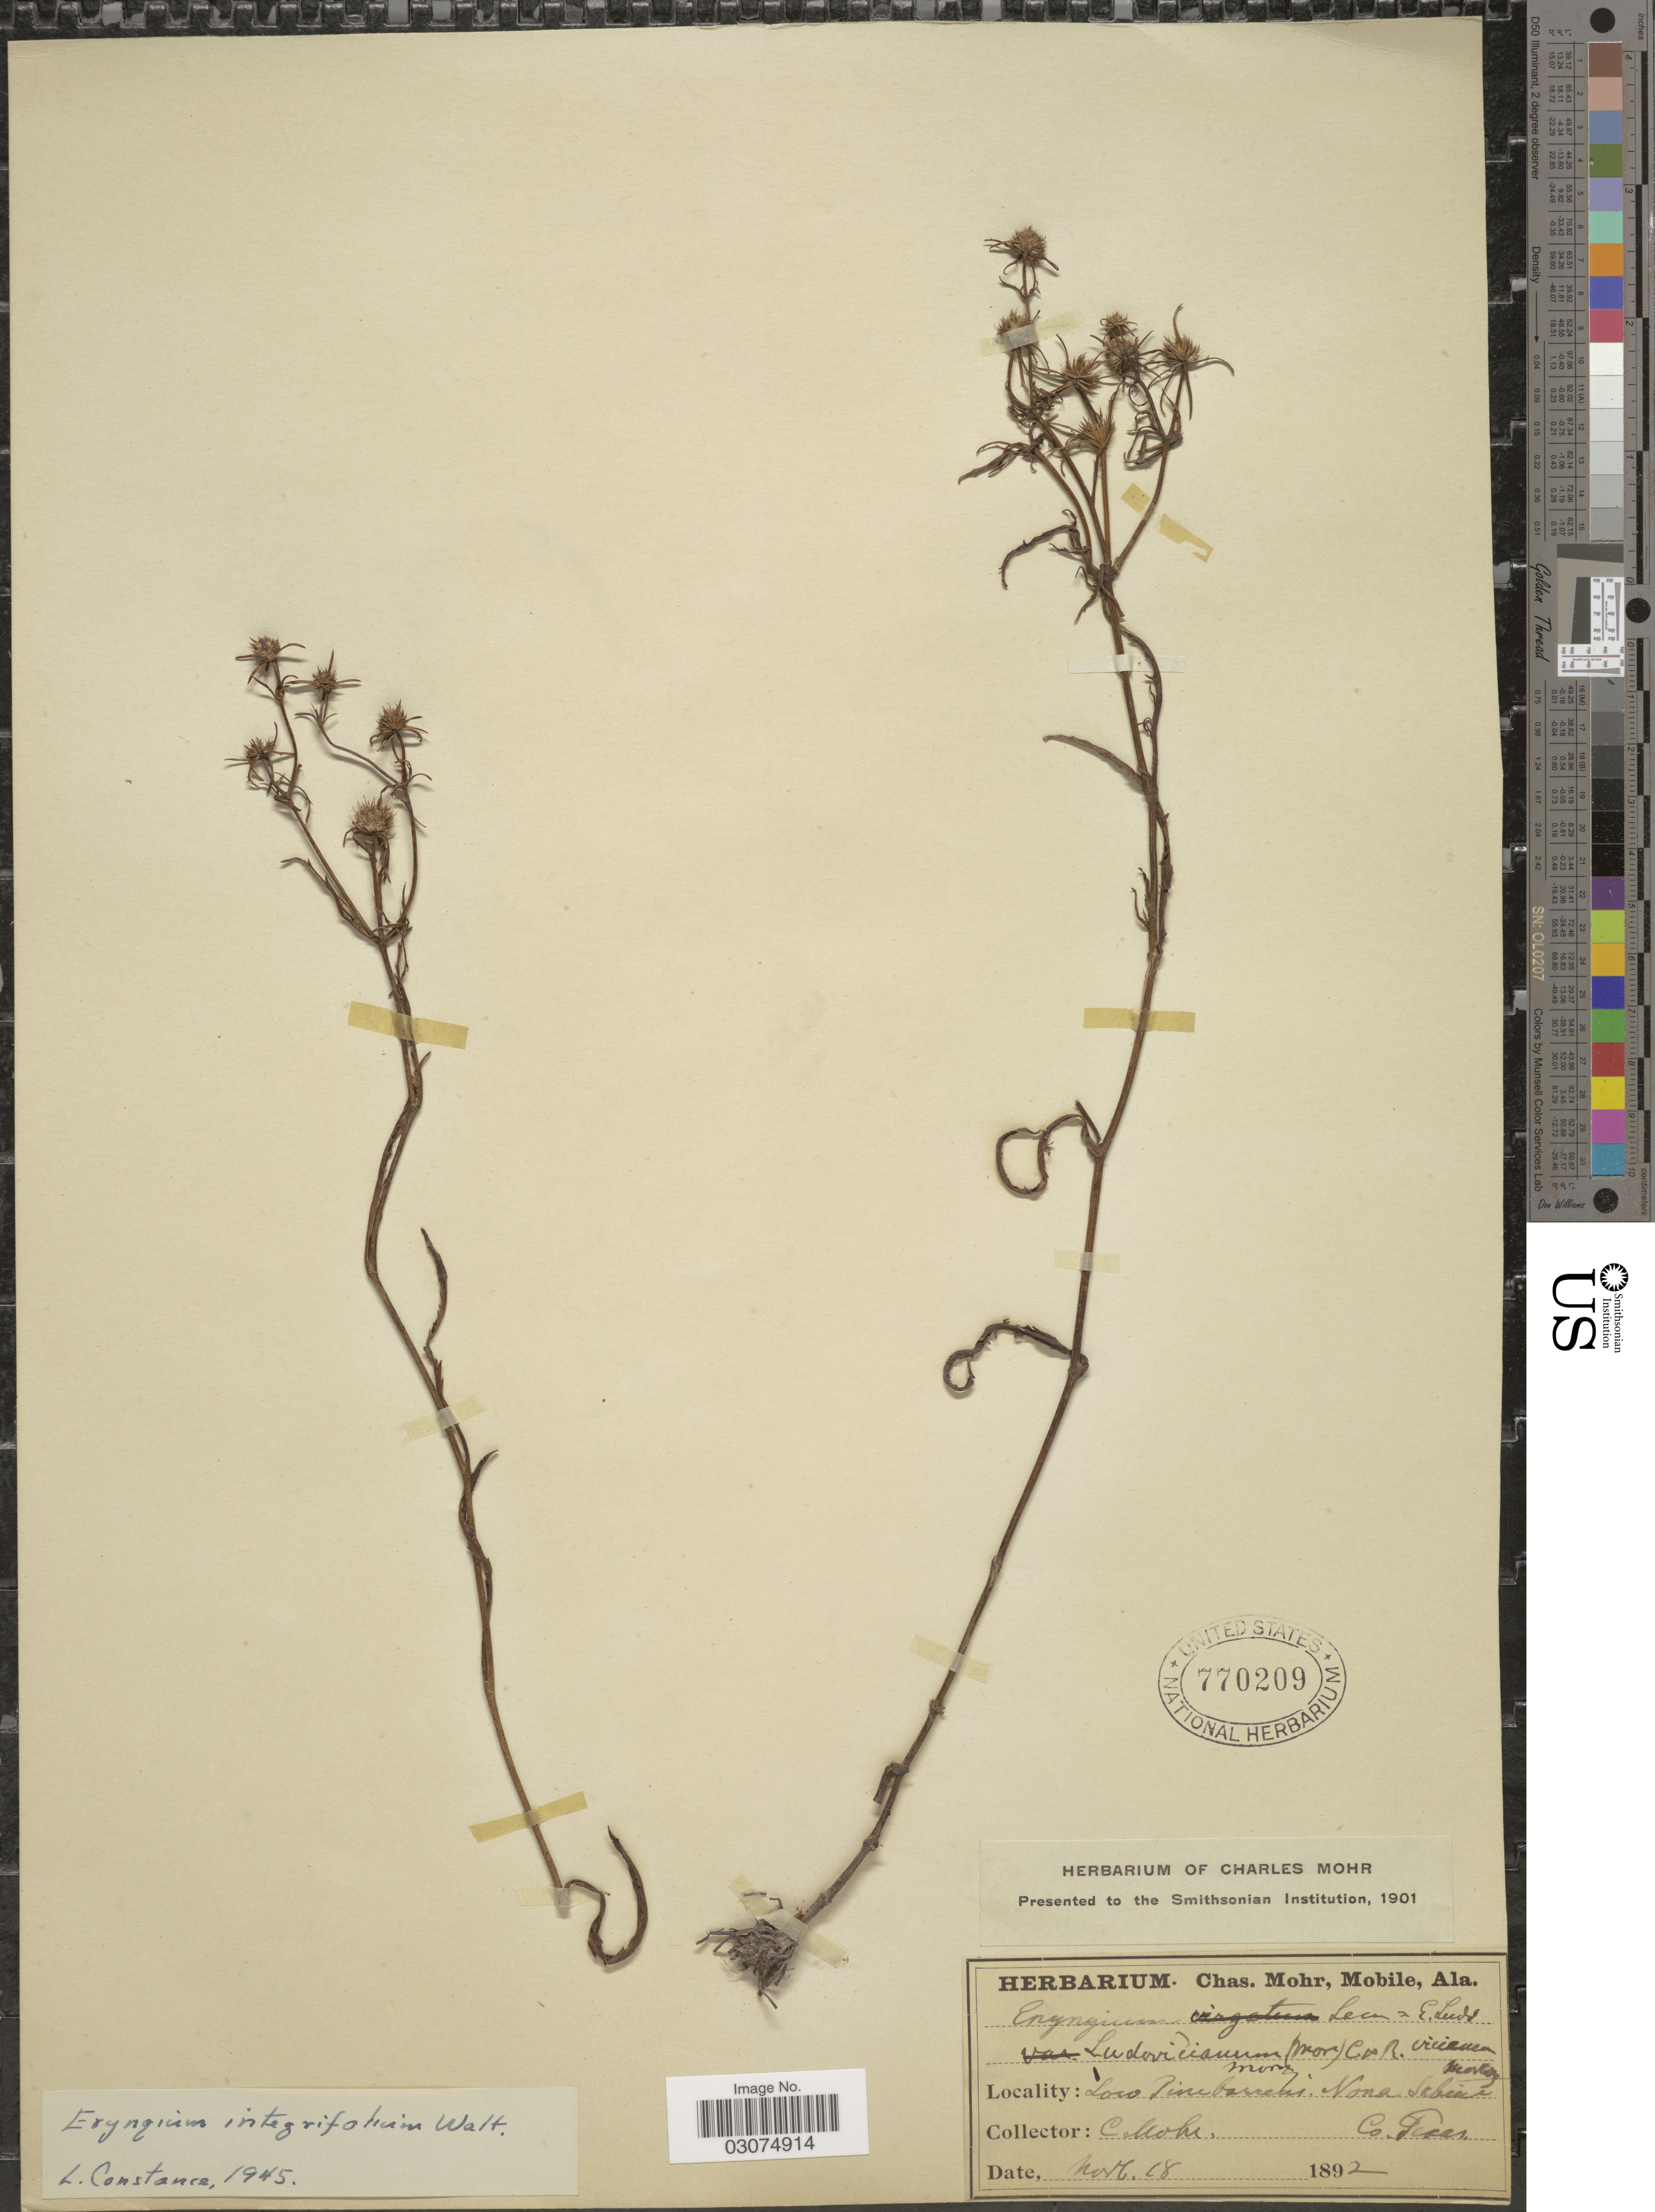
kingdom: Plantae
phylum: Tracheophyta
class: Magnoliopsida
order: Apiales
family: Apiaceae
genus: Eryngium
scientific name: Eryngium integrifolium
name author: Walter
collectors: C. T. Mohr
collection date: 1892-11-18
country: United States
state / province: Texas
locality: Low pine barrens, Nona Sabine Co Texas.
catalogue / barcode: US 770209